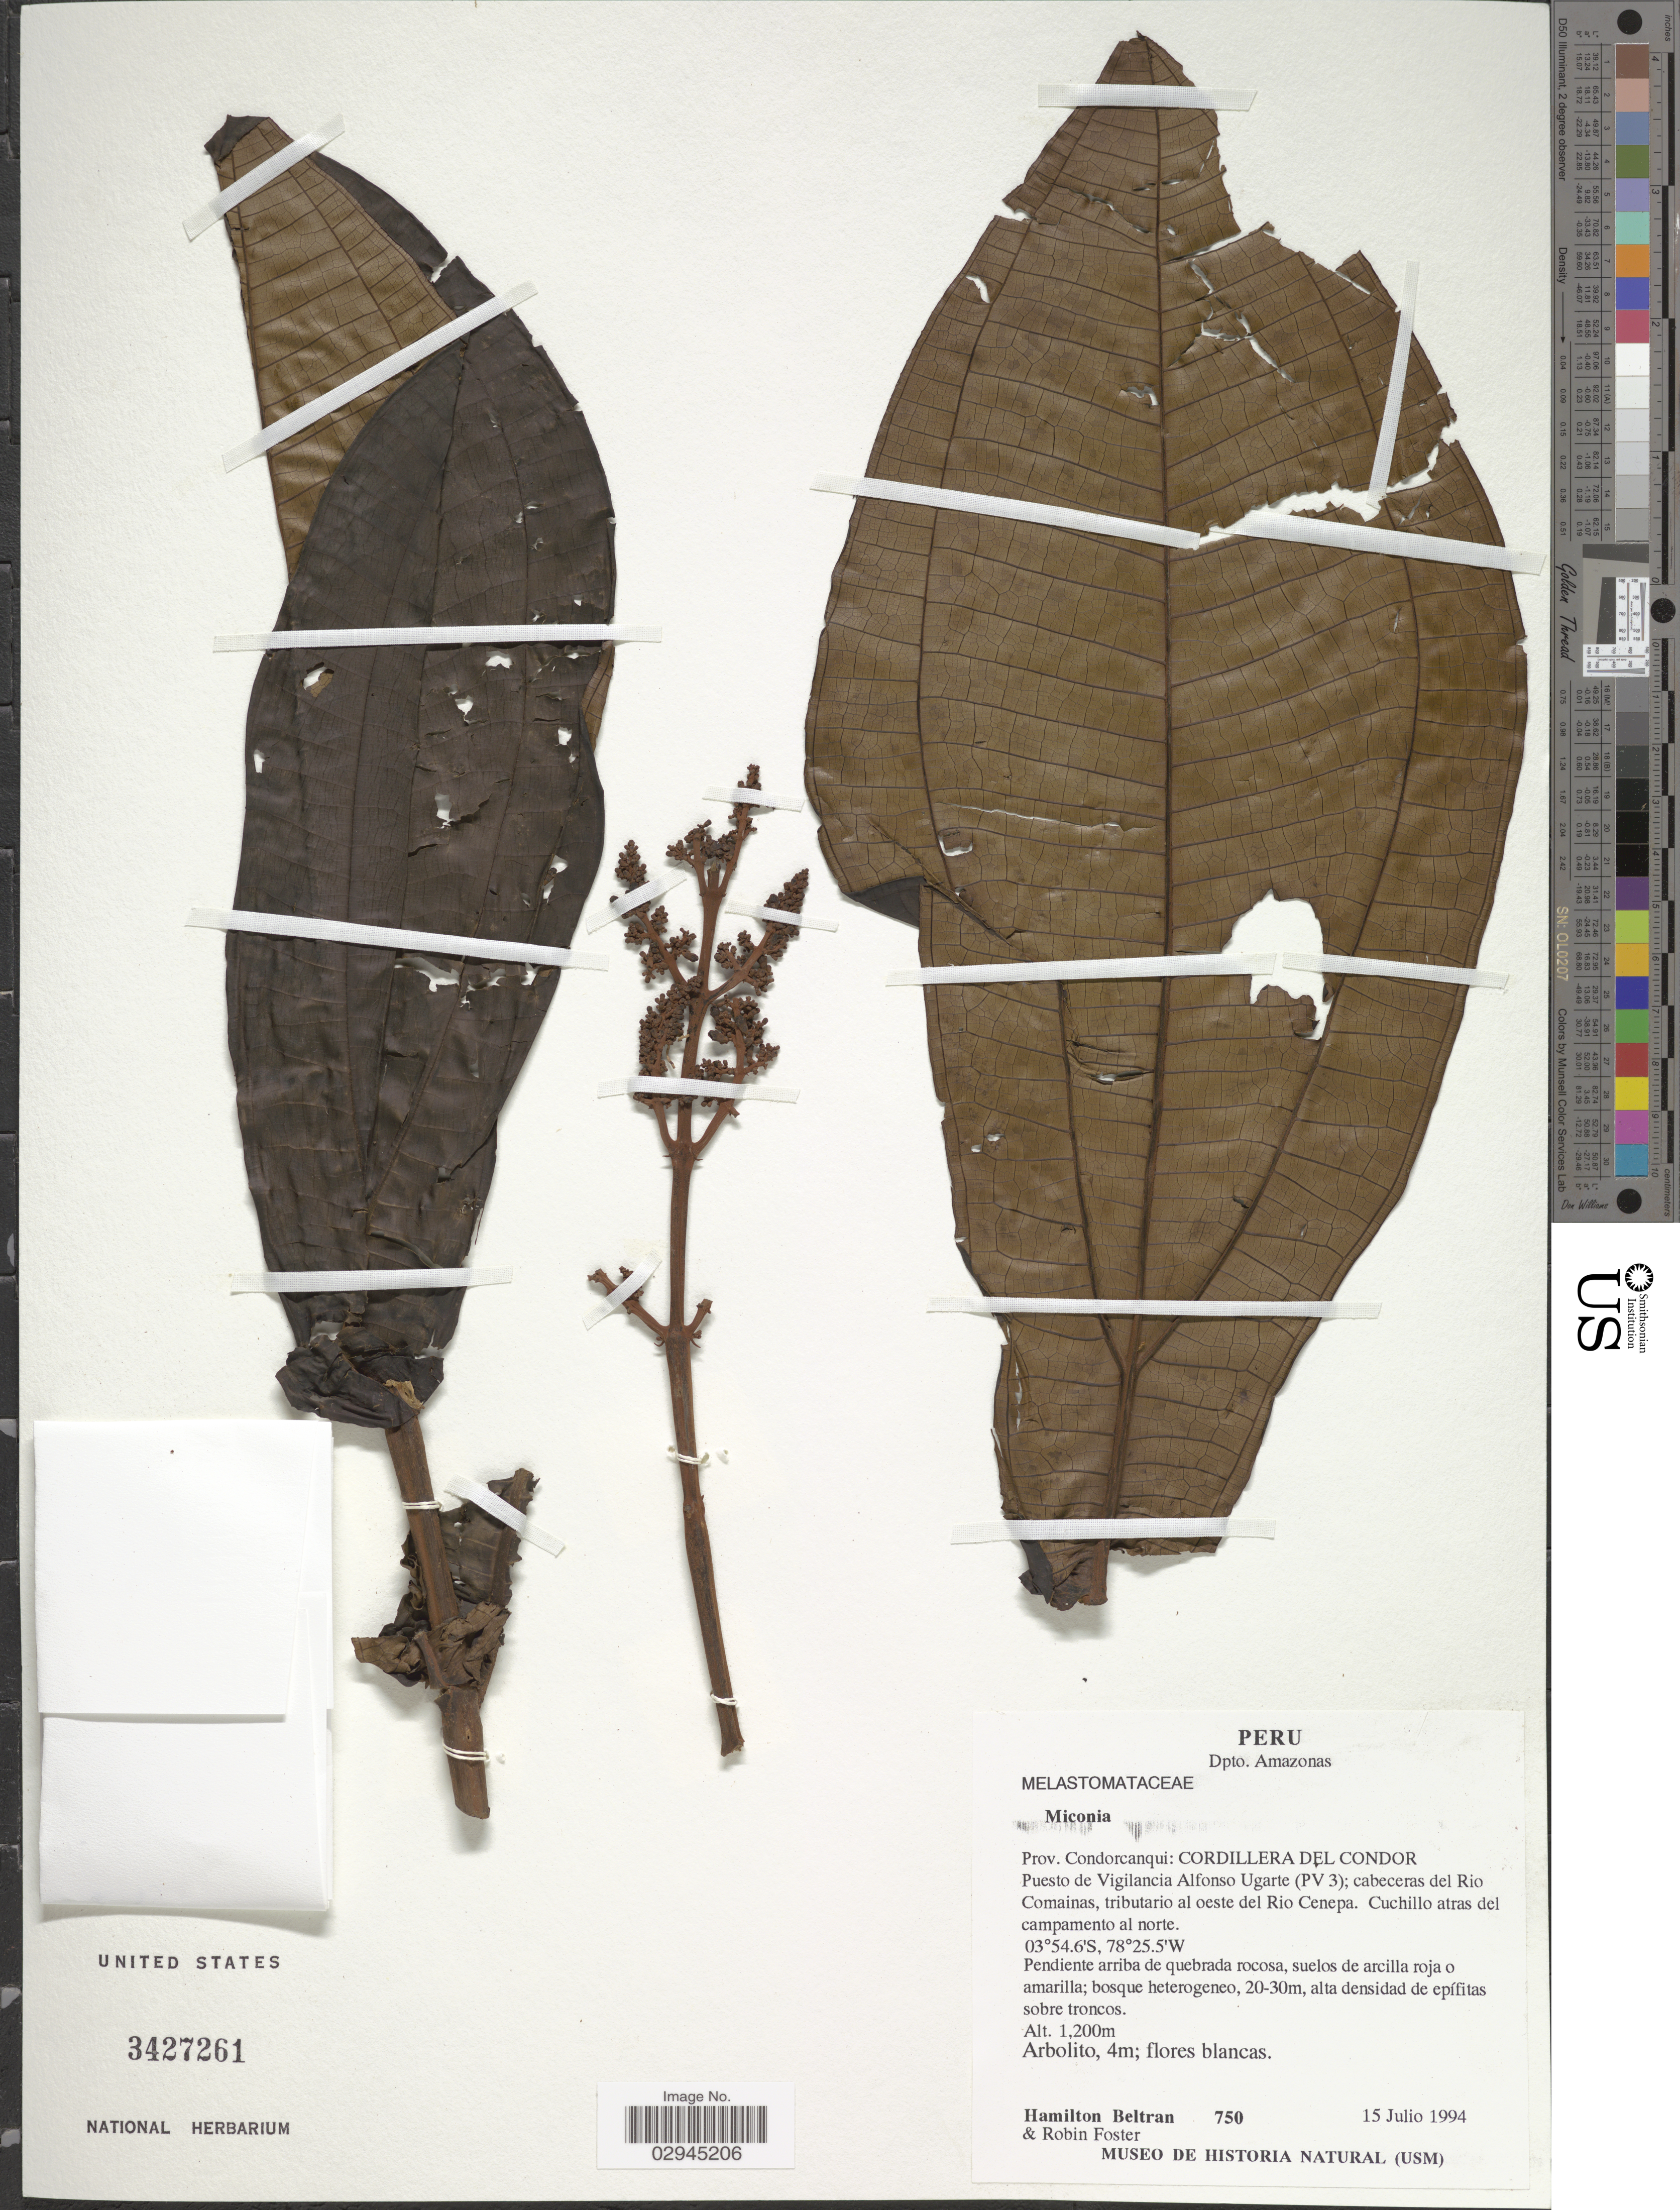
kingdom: Plantae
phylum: Tracheophyta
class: Magnoliopsida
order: Myrtales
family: Melastomataceae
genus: Miconia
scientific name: Miconia sp.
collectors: H. Beltran & R. B. Foster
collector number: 750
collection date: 1994-07-15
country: Peru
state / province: Amazonas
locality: Dpto. Amazonas. Prov. Condorcanqui: Cordillera Del Condor. Puesto de Viligancia Alfonso Ugarte (PV 3); cabeceras del Rio Comainas. tributario al oeste del Rio Cenepa. Cuchillo atras del campamento al norte.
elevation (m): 1200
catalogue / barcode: US 3427261